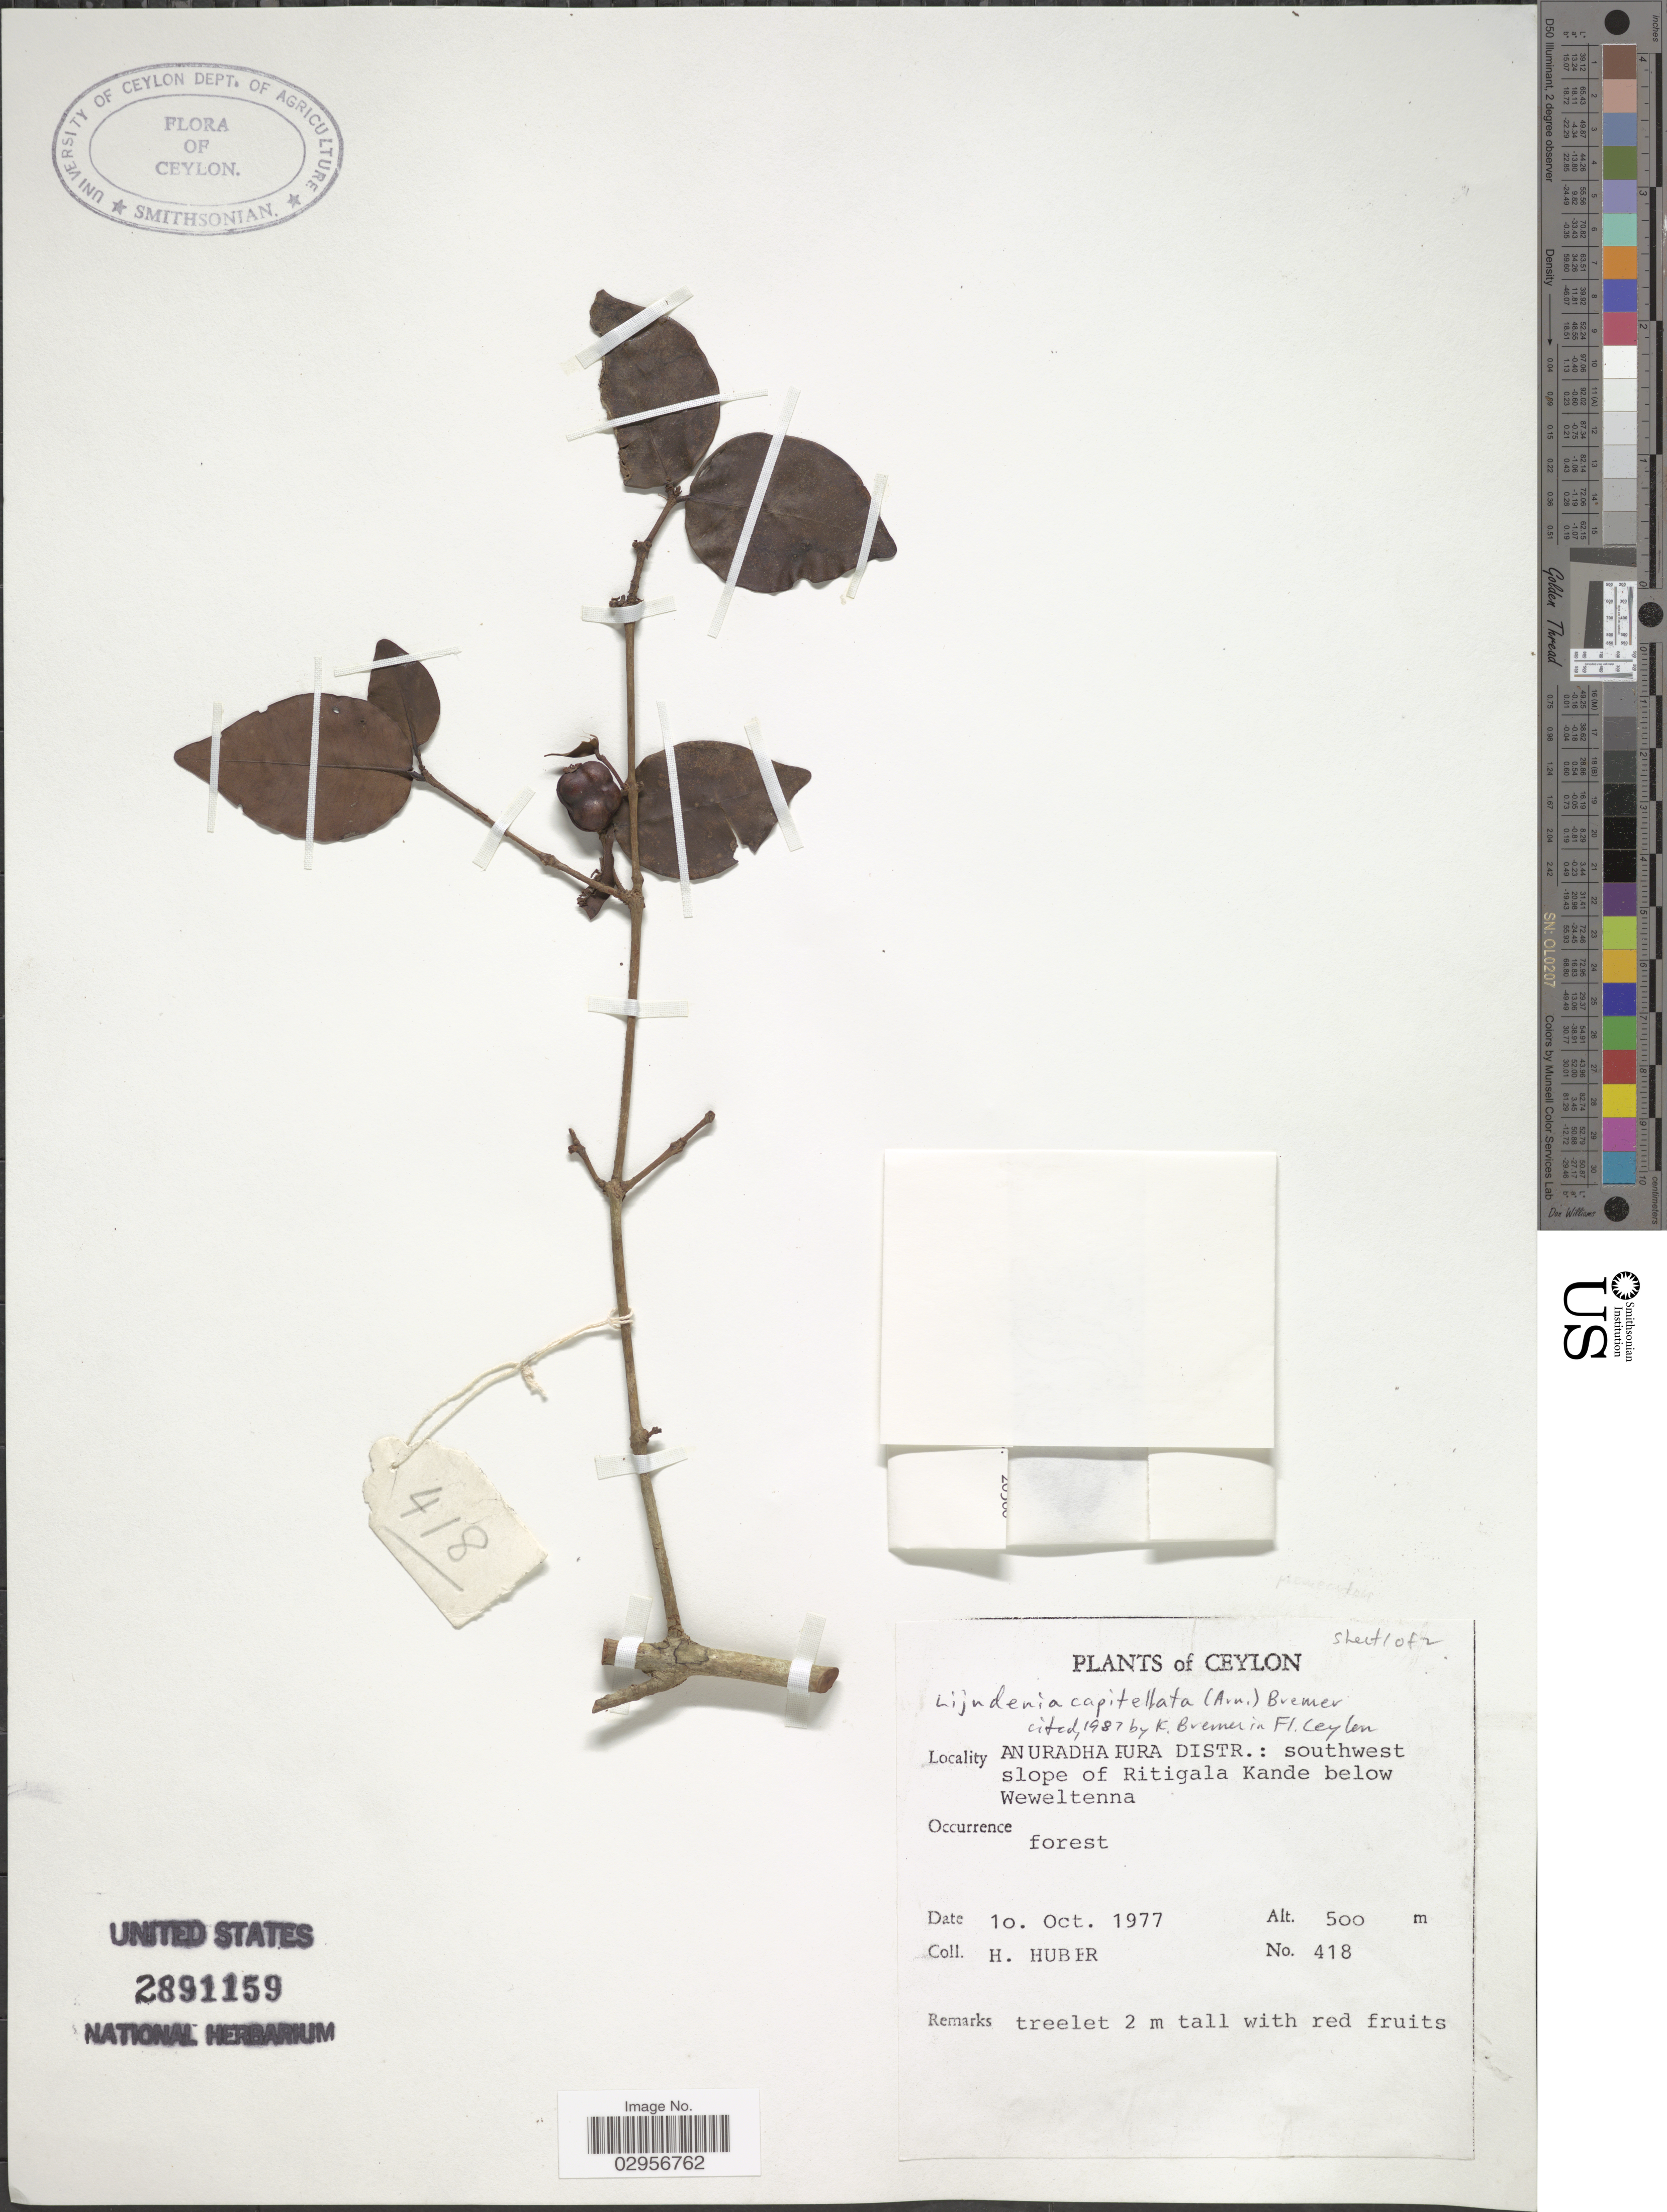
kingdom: Plantae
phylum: Tracheophyta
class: Magnoliopsida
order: Myrtales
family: Melastomataceae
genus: Lijndenia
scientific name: Lijndenia capitellata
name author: K. Bremer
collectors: H. Huber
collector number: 418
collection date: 1977-10-10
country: Sri Lanka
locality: Ceylon, Anuradhapura Distr.: southwest slope of Ritigala Kande below Weweltenna.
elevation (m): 500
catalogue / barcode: US 2891159